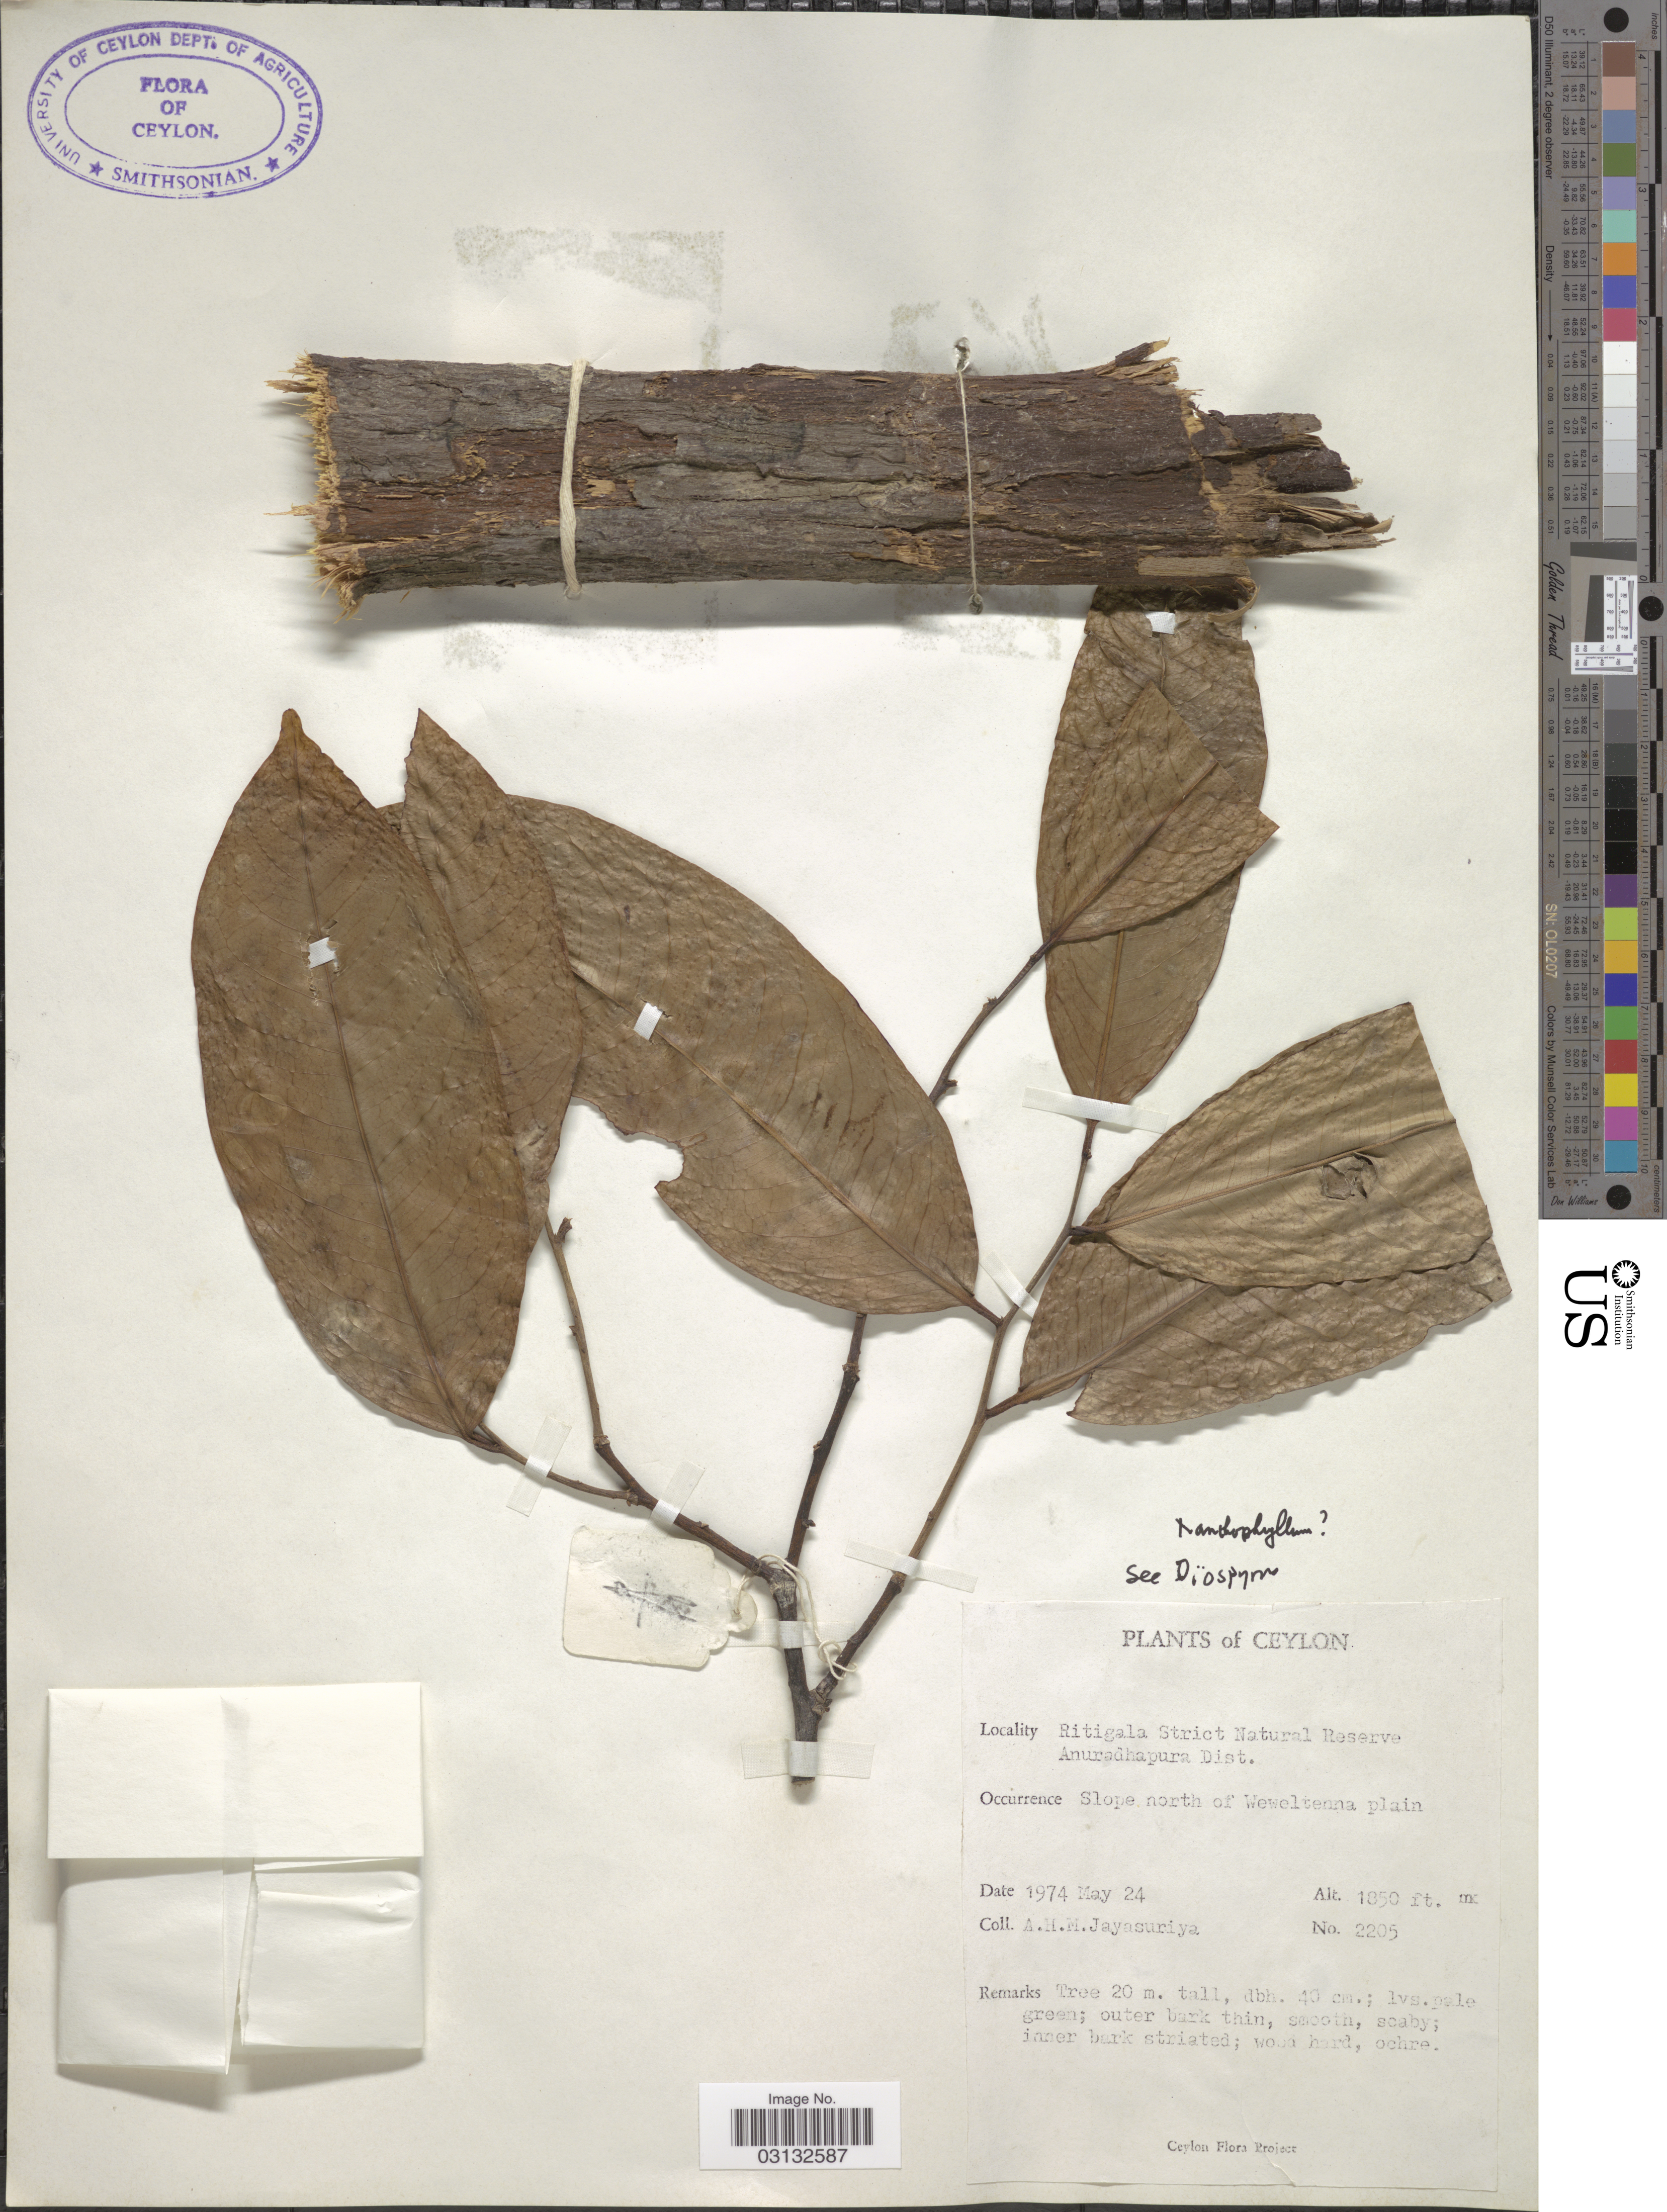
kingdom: Plantae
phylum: Tracheophyta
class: Magnoliopsida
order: Ericales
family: Ebenaceae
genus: Diospyros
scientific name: Diospyros sp.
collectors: A. H. Jayasuriya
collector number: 2205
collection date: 1974-05-24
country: Sri Lanka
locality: Ceylon. Ritigala Strict Natural Reserve Anuradhapura Dist. Slope north of Weweltenna plain.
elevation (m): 564